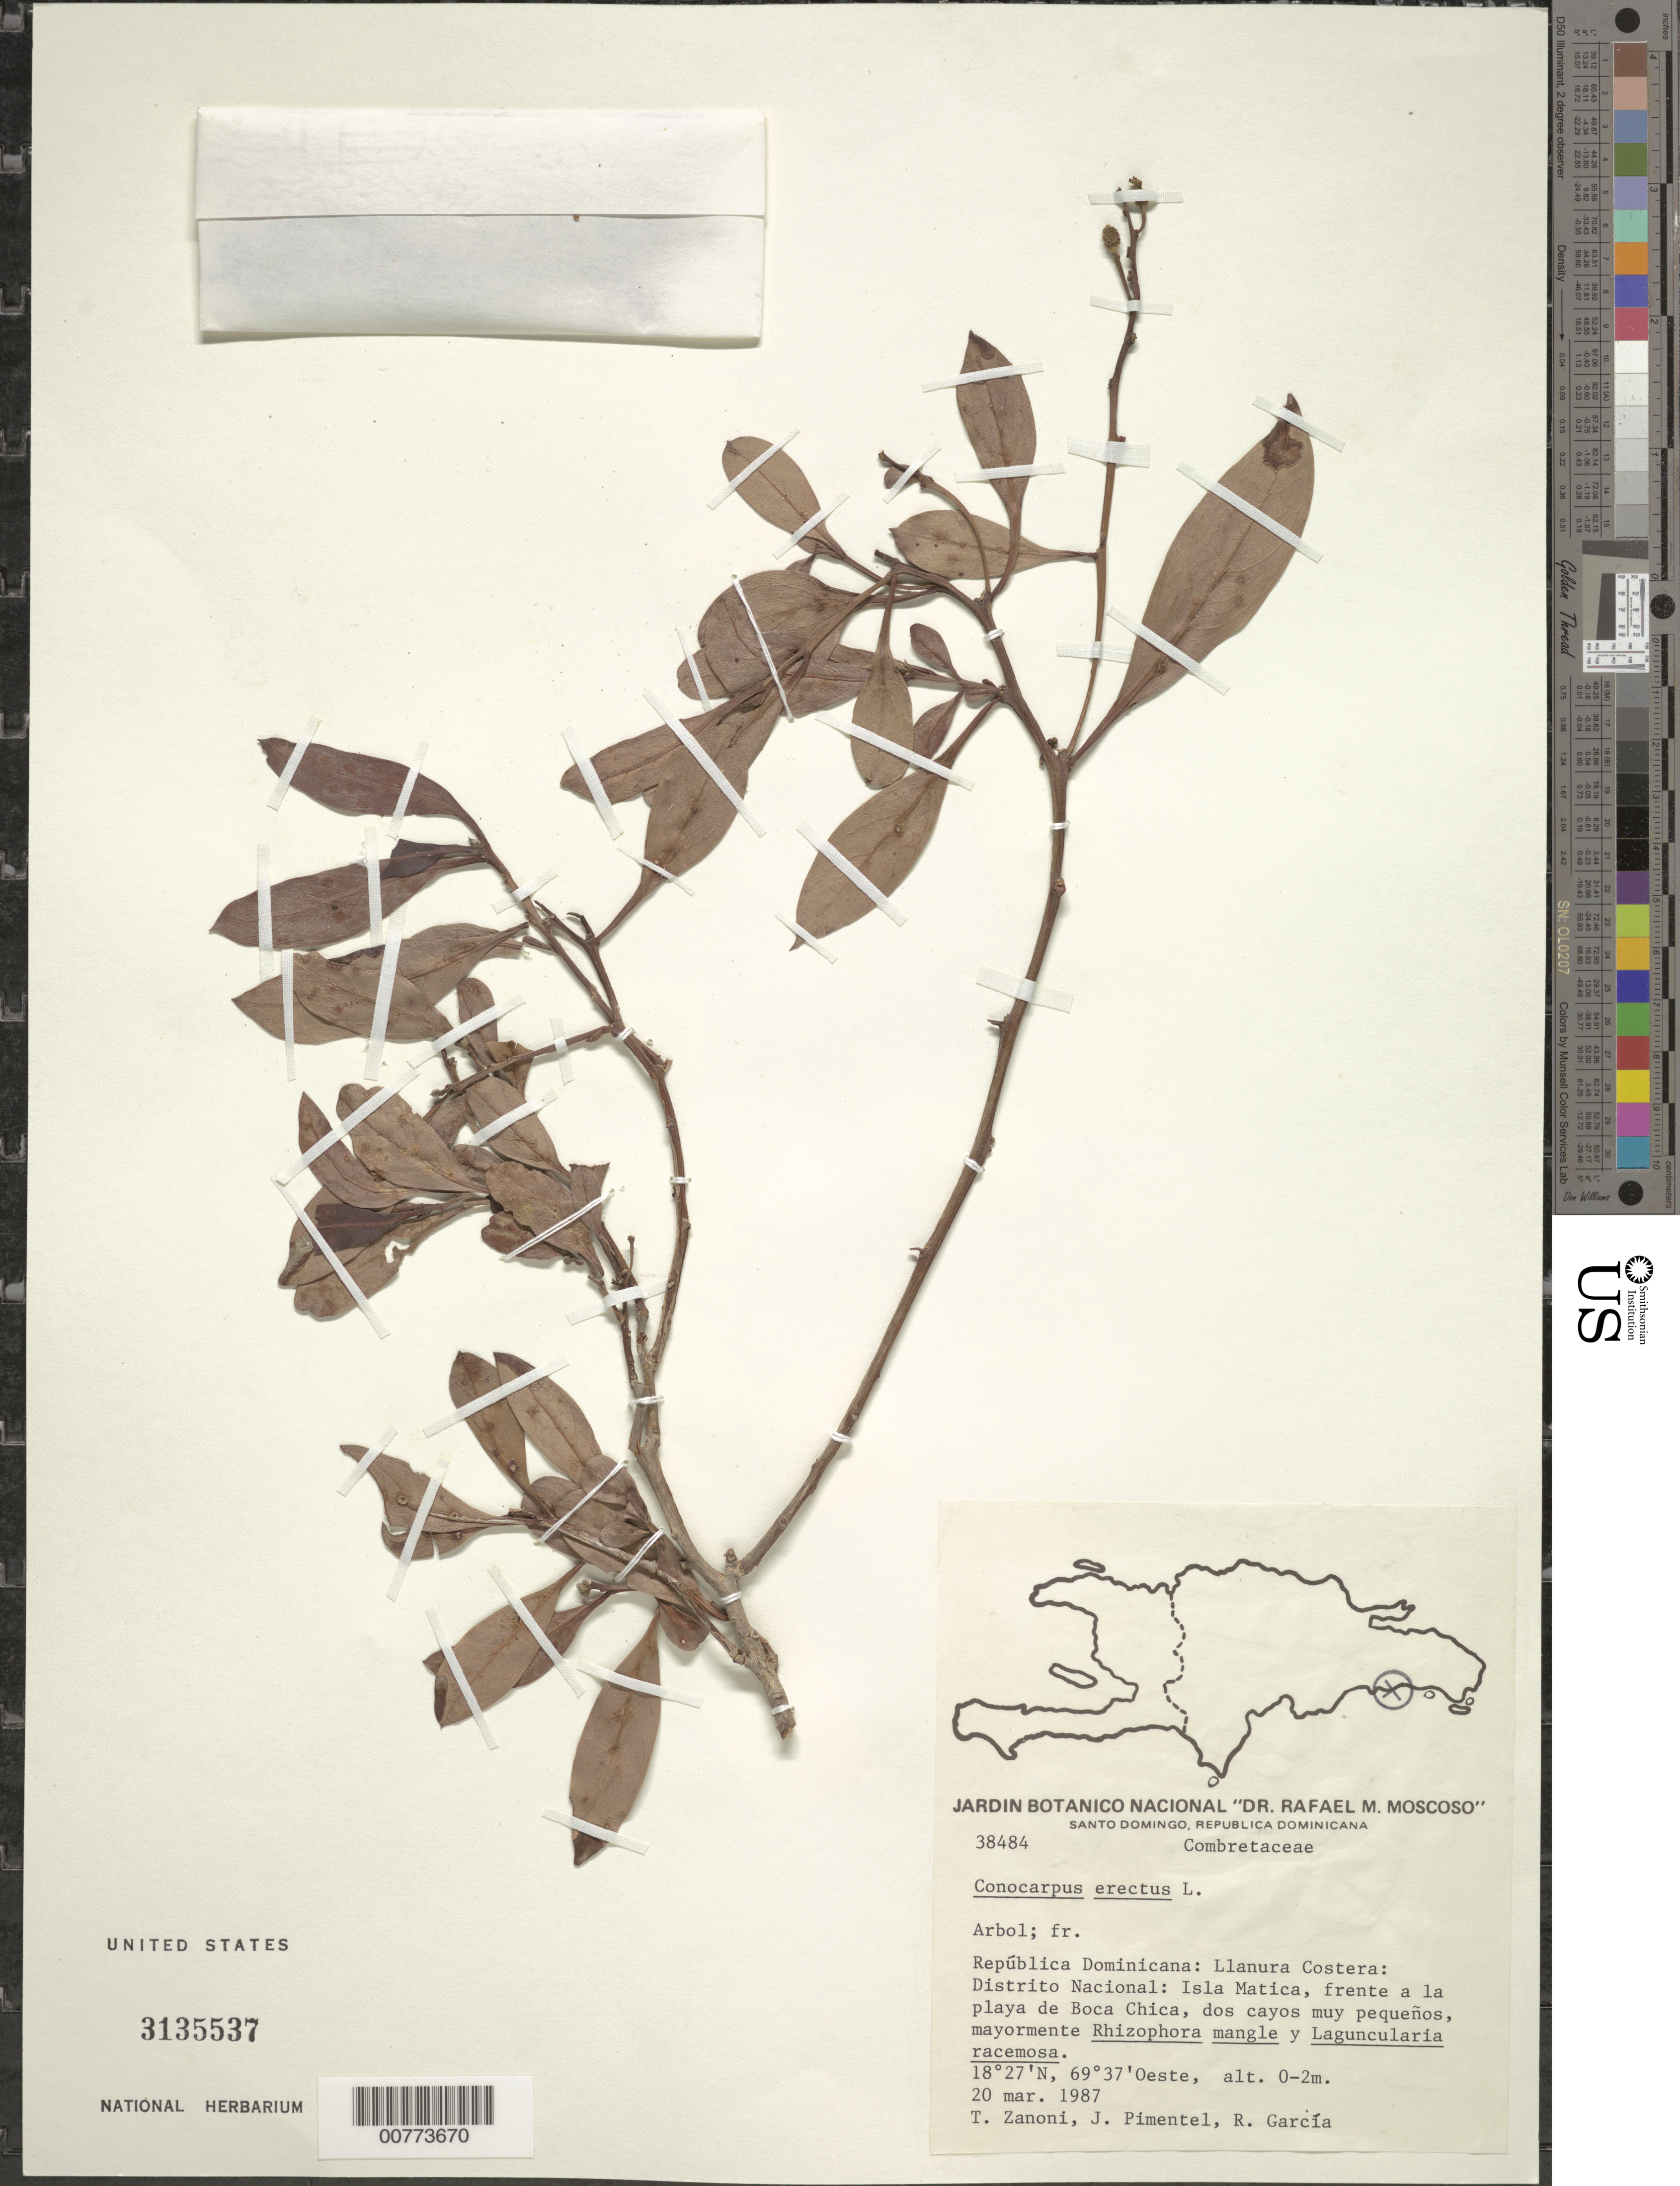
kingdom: Plantae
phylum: Tracheophyta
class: Magnoliopsida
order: Myrtales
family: Combretaceae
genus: Conocarpus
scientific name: Conocarpus erectus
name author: L.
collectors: T. A. Zanoni, J. Pimentel & R. G. García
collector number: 38484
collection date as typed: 20 Mar 1987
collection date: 1987-03-20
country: Dominican Republic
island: Hispaniola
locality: Llanura Costera, Distrito Nacional, Isla Matica, in front of Boca Chica Beach.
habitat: Two small keys, chiefly with Rhizophora mangle and Laguncularia racemosa.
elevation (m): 0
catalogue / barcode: US 3135537